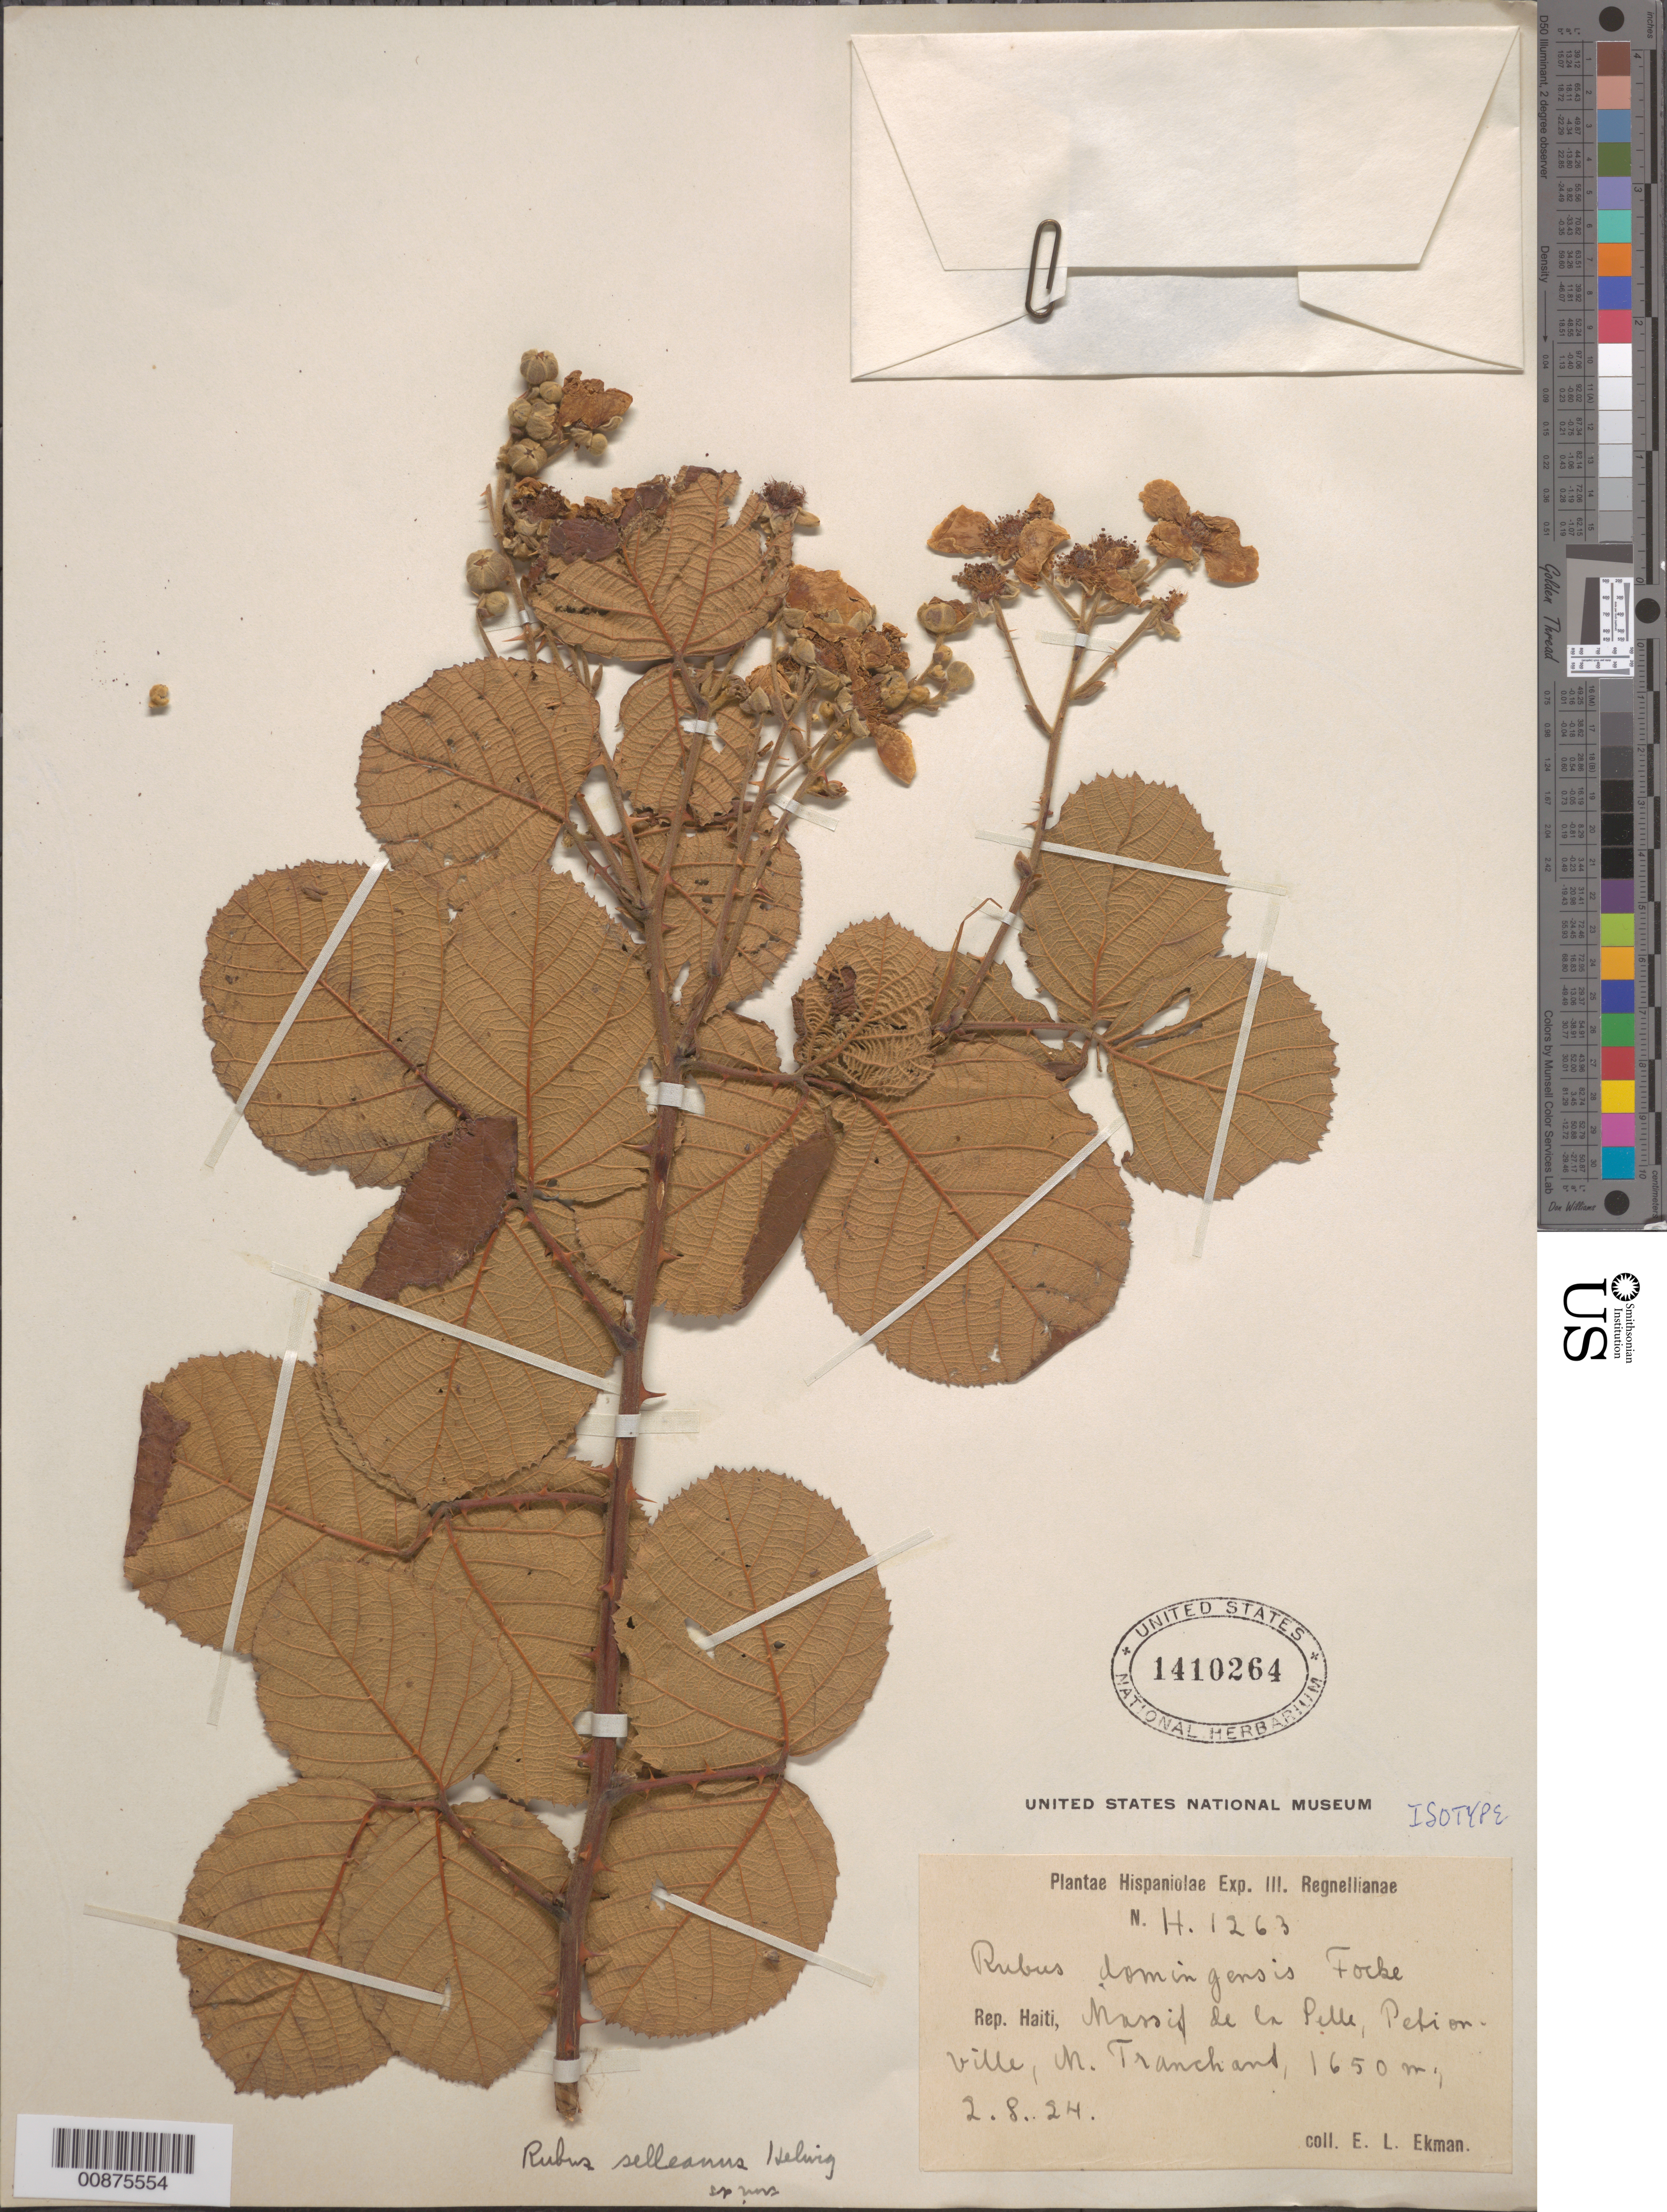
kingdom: Plantae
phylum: Tracheophyta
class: Magnoliopsida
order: Rosales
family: Rosaceae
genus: Rubus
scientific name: Rubus selleanus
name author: Helwig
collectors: E. L. Ekman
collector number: H 1263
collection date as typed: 02 Aug 1924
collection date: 1924-08-02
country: Haiti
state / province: Ouest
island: Hispaniola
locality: Massif de la Selle, Pétionville, M. Tranchant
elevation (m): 1650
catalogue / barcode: US 1410264